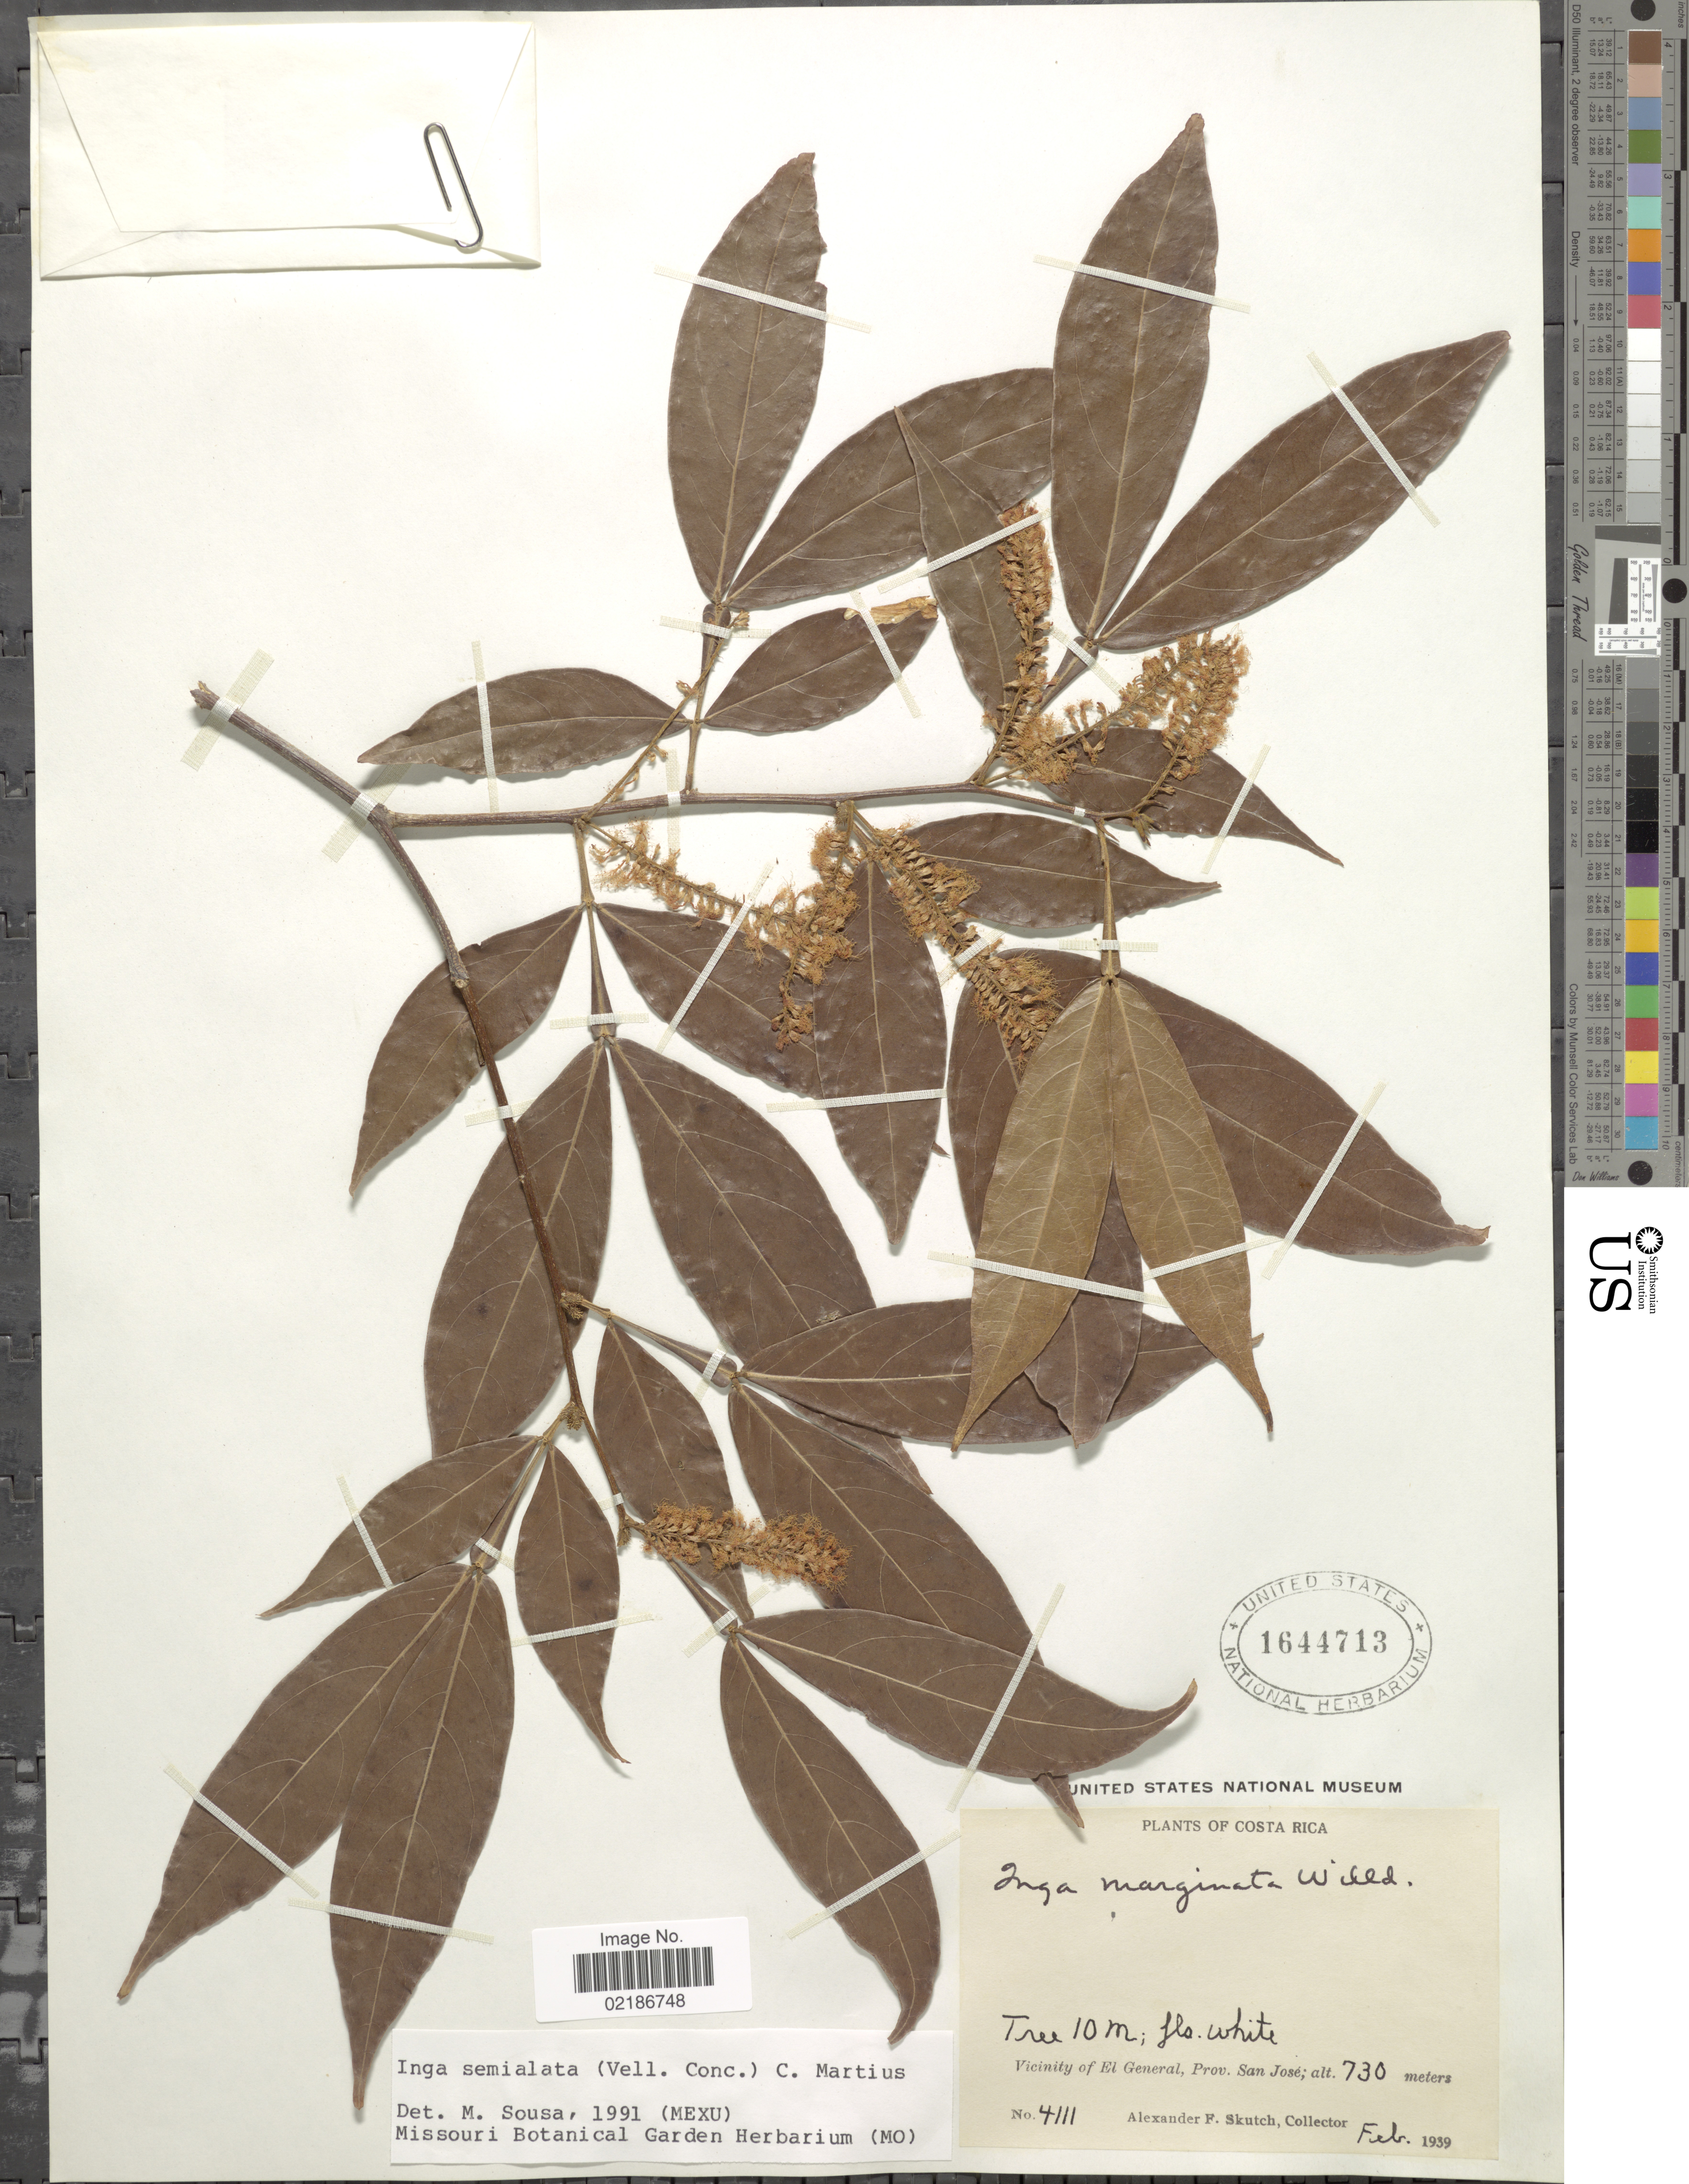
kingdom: Plantae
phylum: Tracheophyta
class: Magnoliopsida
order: Fabales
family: Fabaceae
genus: Inga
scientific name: Inga marginata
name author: Willd.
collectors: A. F. Skutch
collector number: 4111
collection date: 1939-02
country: Costa Rica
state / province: San José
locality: Vicinity of El General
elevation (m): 730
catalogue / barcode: US 1644713